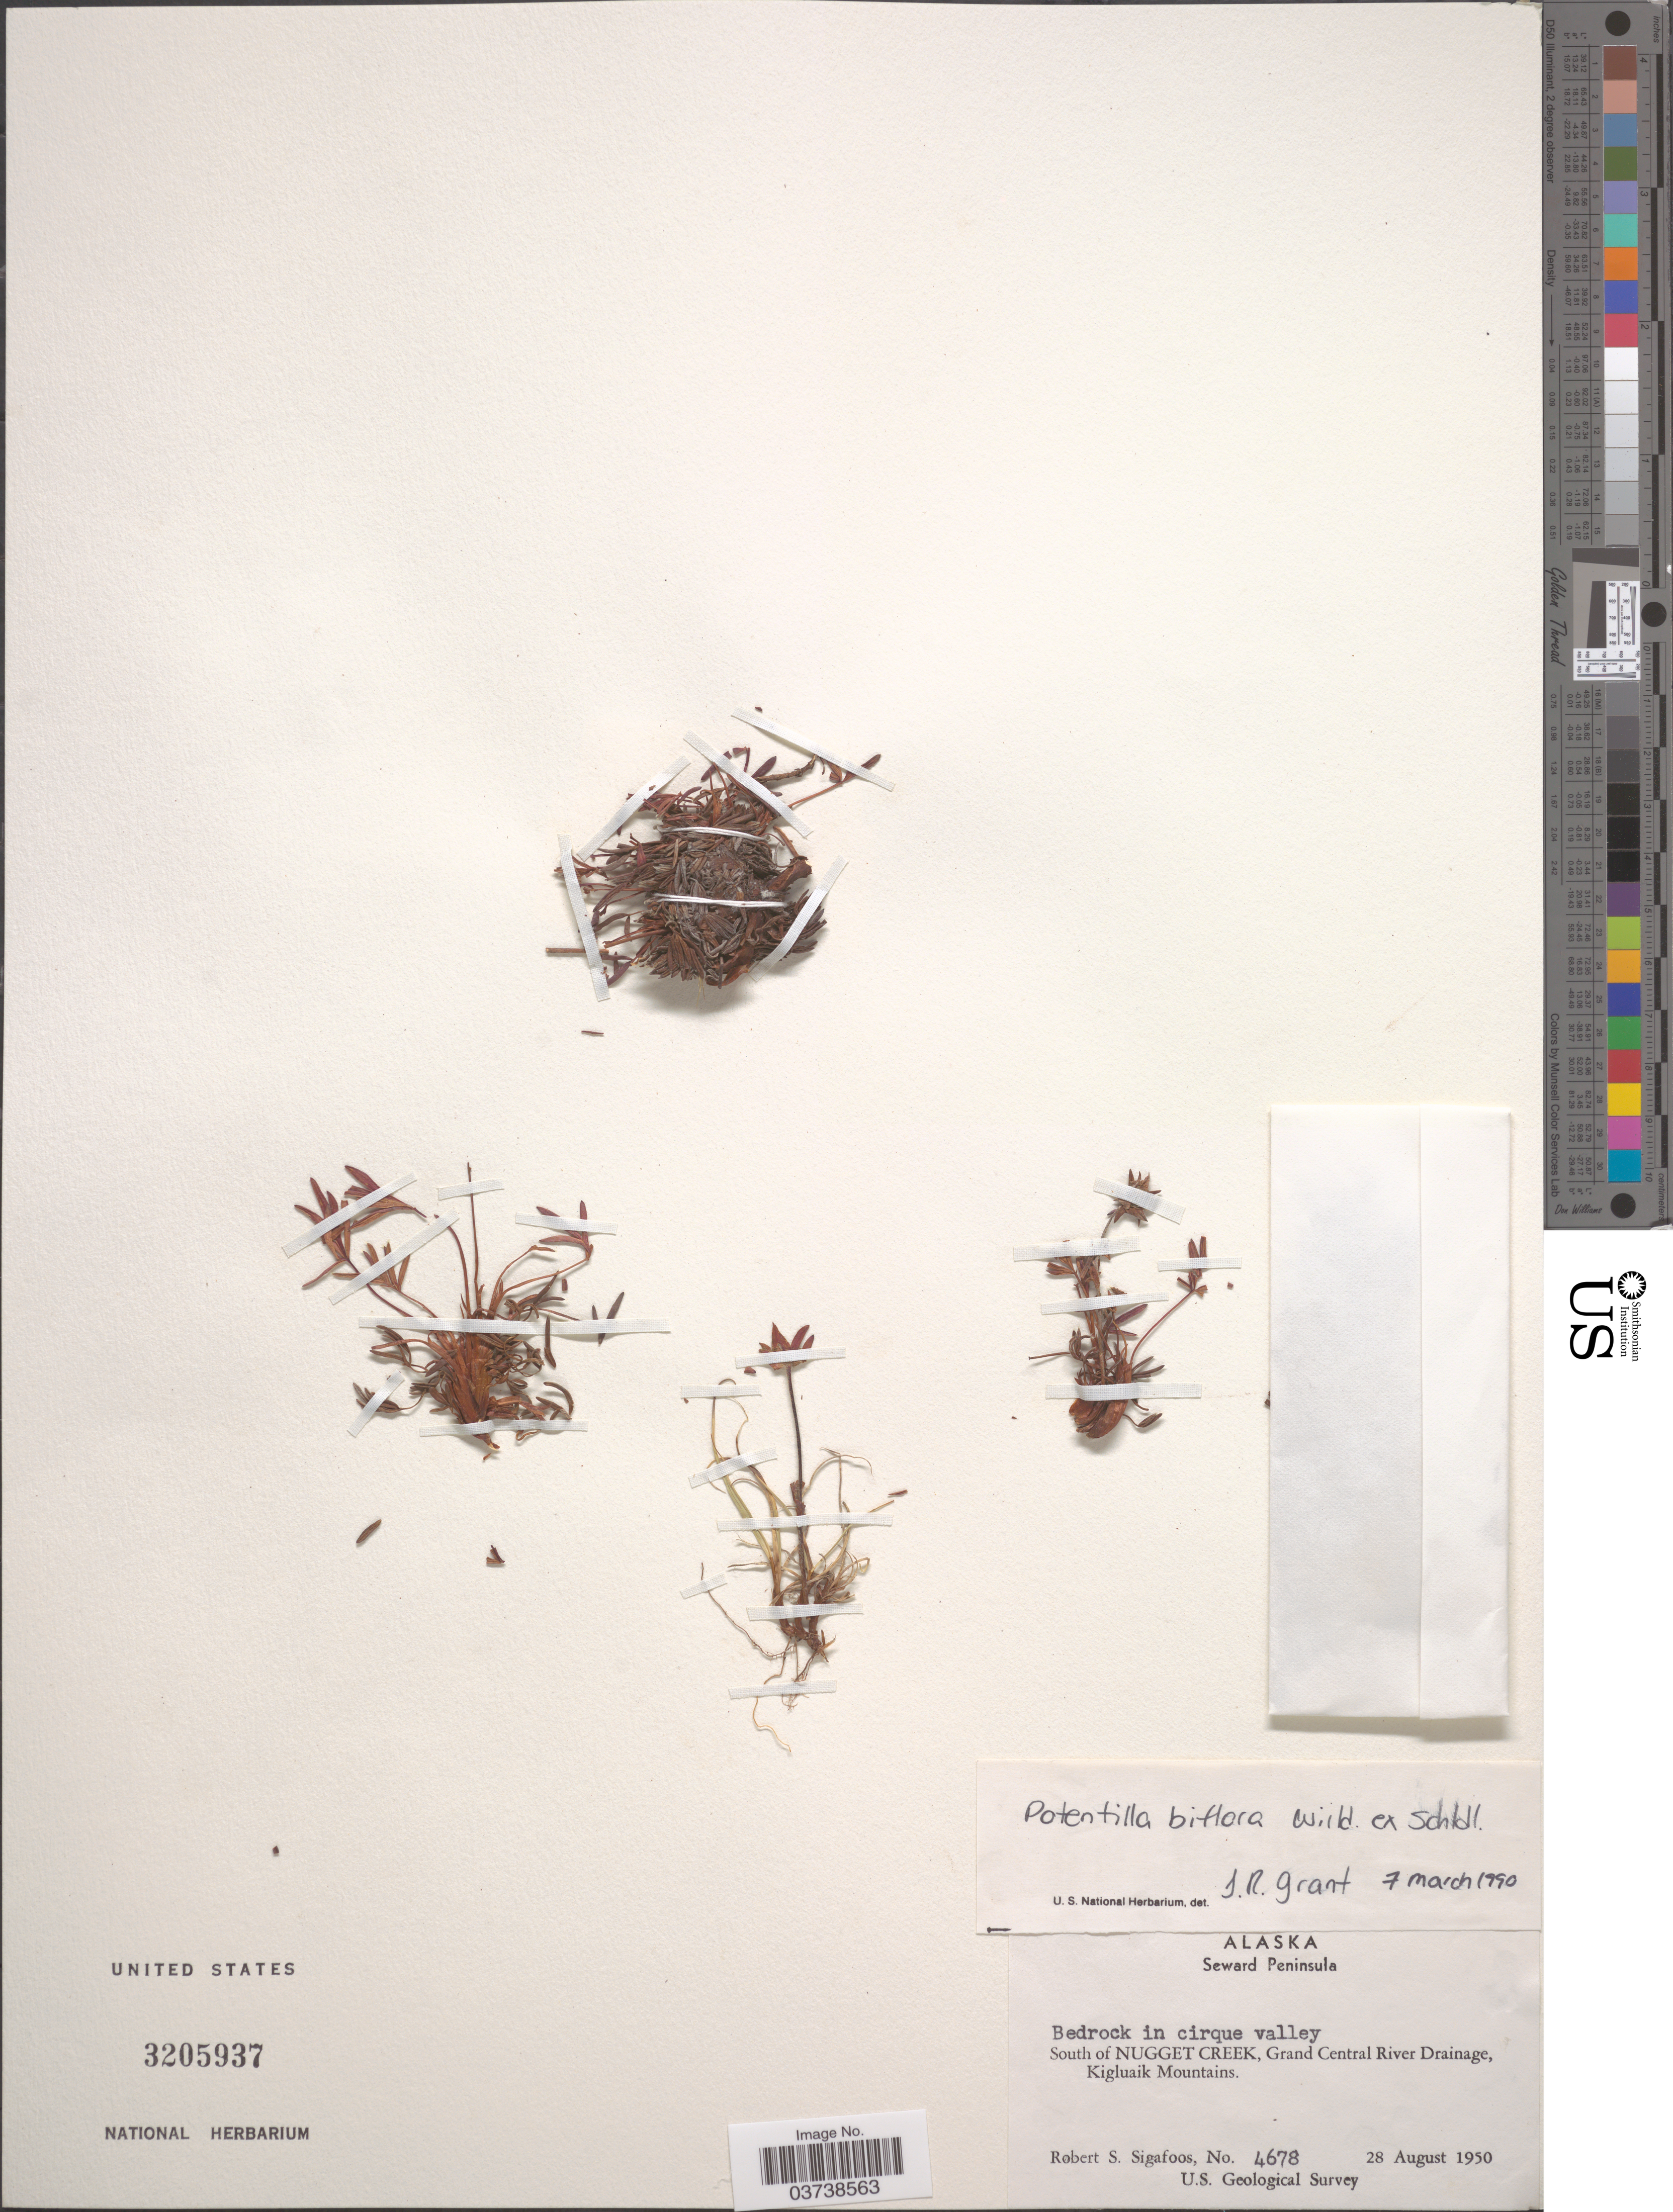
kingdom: Plantae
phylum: Tracheophyta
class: Magnoliopsida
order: Rosales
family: Rosaceae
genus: Potentilla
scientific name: Potentilla biflora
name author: Willd. ex Schltdl.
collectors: R. Sigafoos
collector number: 4678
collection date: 1950-08-28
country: United States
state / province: Alaska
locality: Seward Peninsula. Bedrock in cirque valley. South of Nugget Creek, Grand Central River Drainage, Kigluaik Mountains.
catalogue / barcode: US 3205937